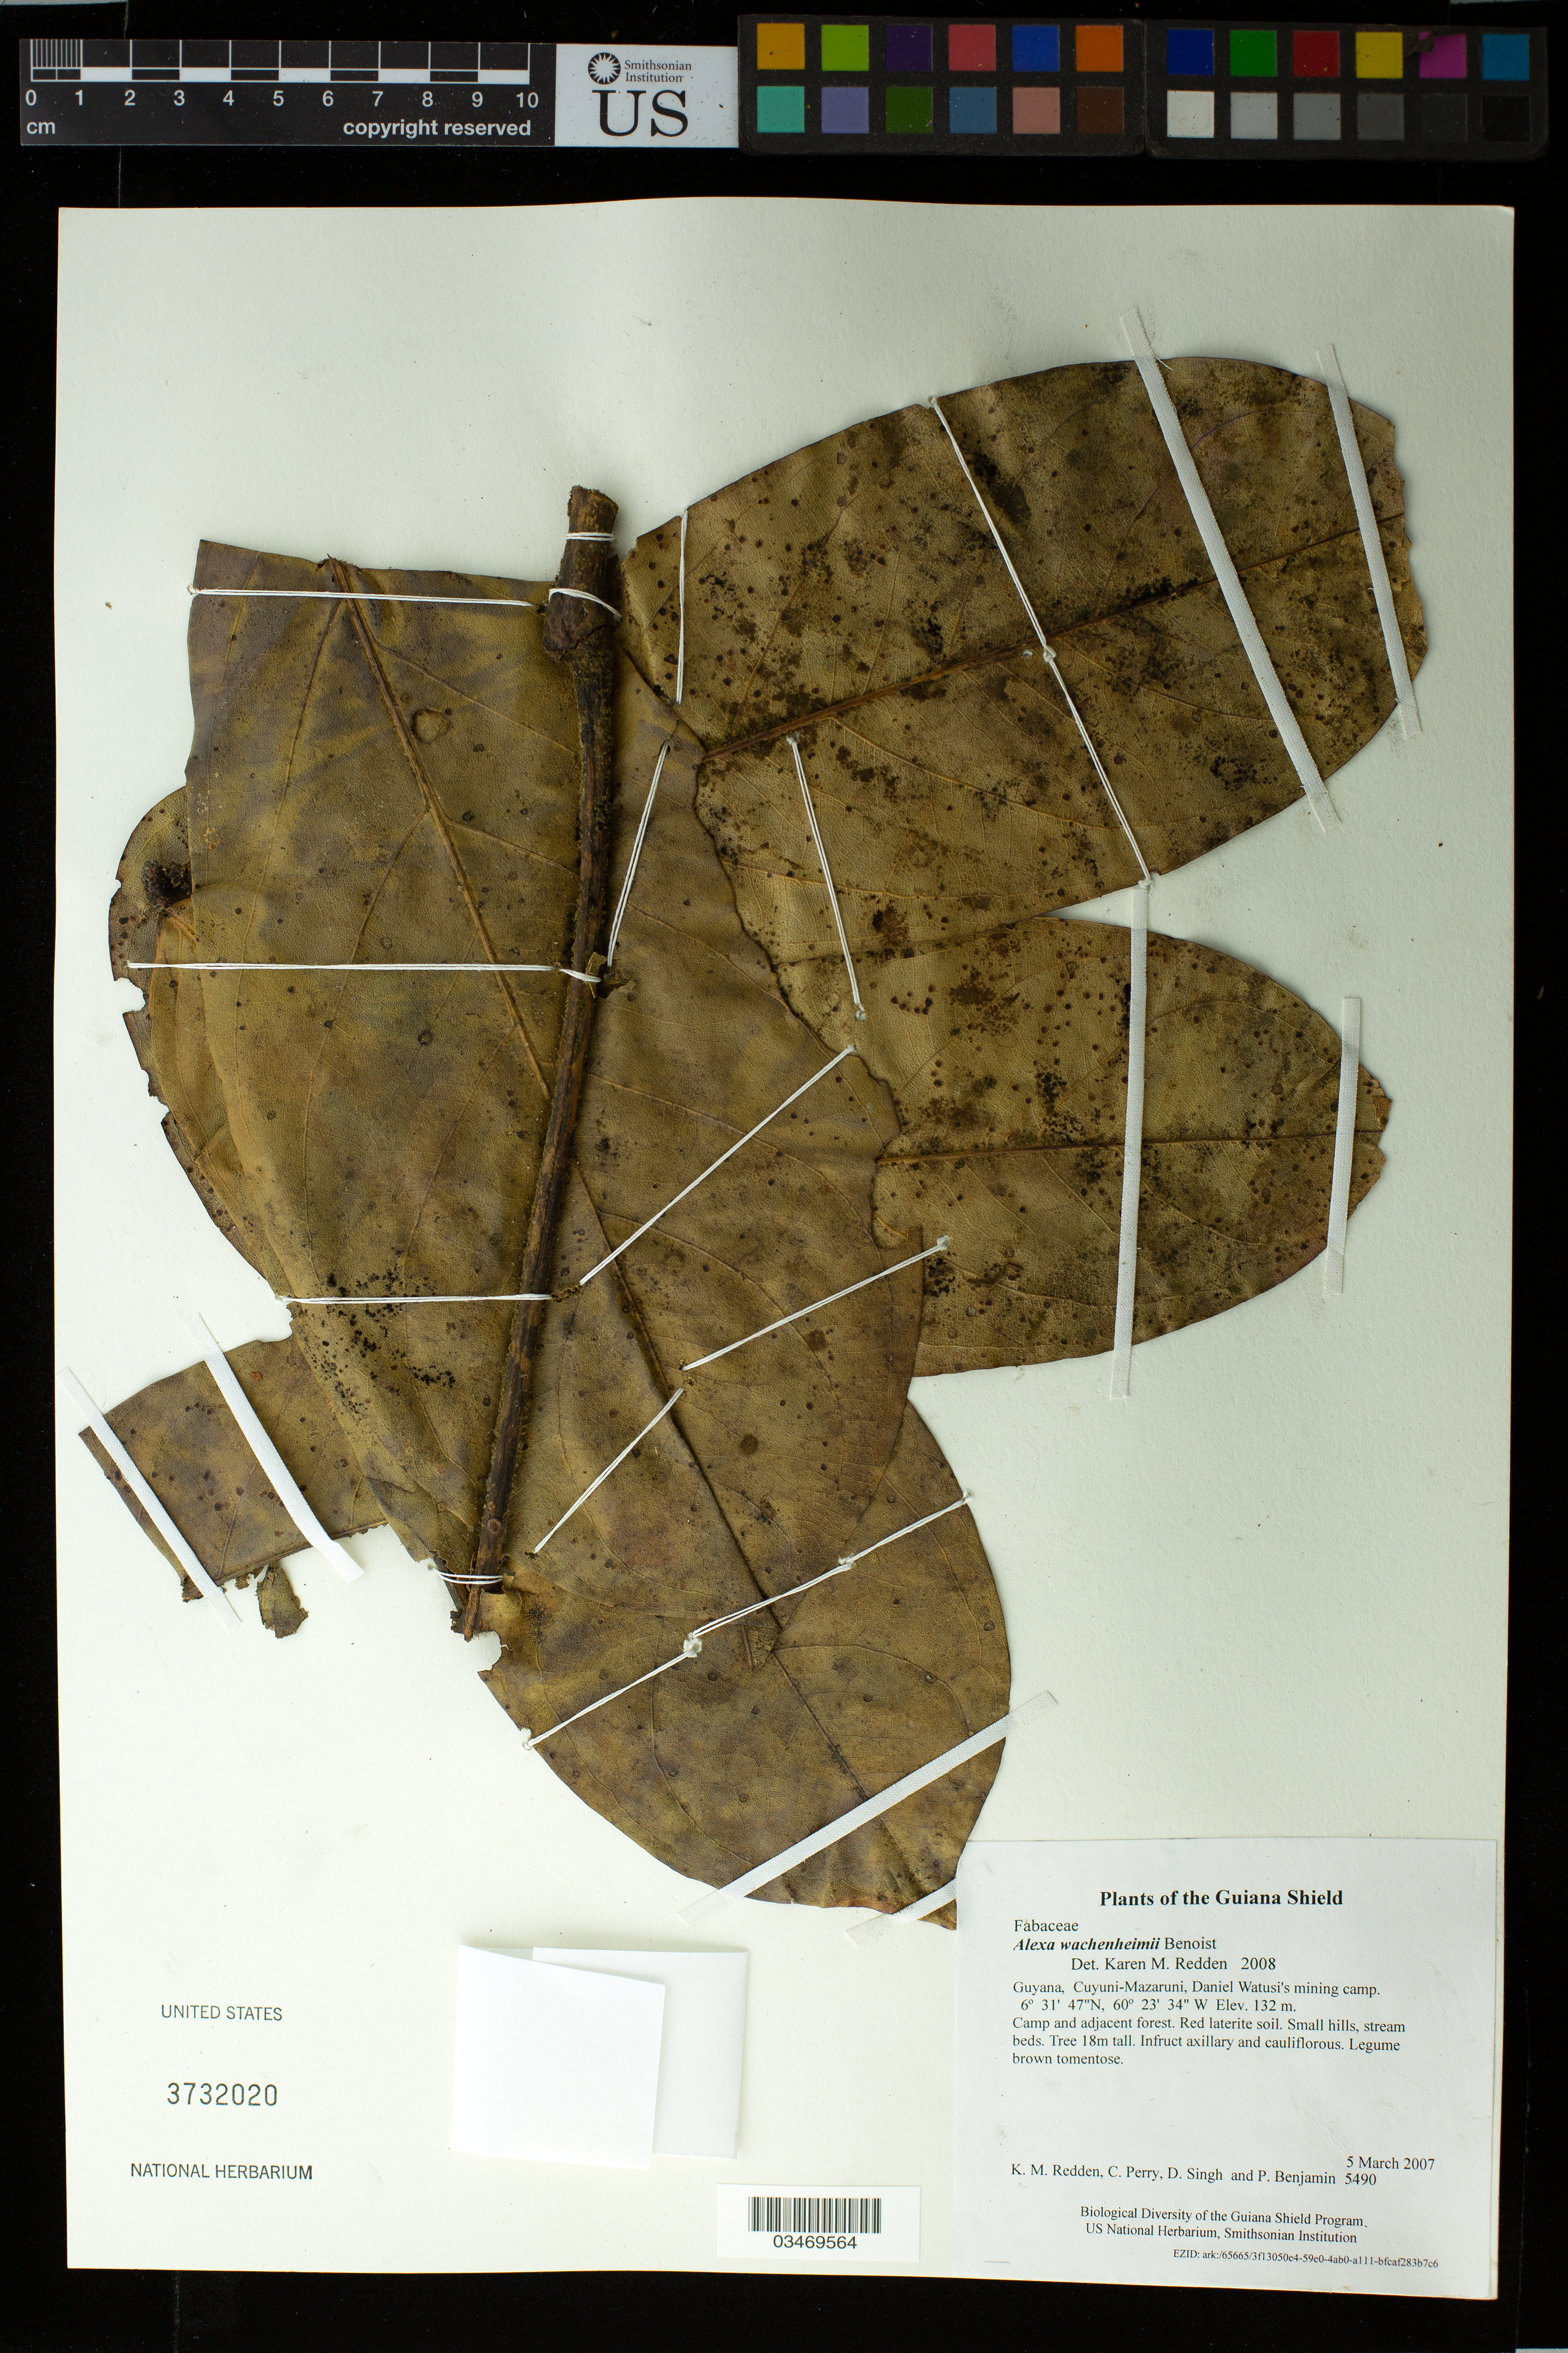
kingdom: Plantae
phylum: Tracheophyta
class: Magnoliopsida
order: Fabales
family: Fabaceae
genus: Alexa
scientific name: Alexa imperatricis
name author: (R.H. Schomb.) Baill.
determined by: Silva, G. S.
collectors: K. M. Redden, C. Perry, D. Singh & P. Benjamin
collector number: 5490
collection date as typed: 5 March 2007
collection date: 2007-03-05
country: Guyana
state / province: Cuyuni-Mazaruni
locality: Daniel Watusi's mining camp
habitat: Camp and adjacent forest. Red laterite soil. Small hills, stream beds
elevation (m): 132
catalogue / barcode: US 3732020